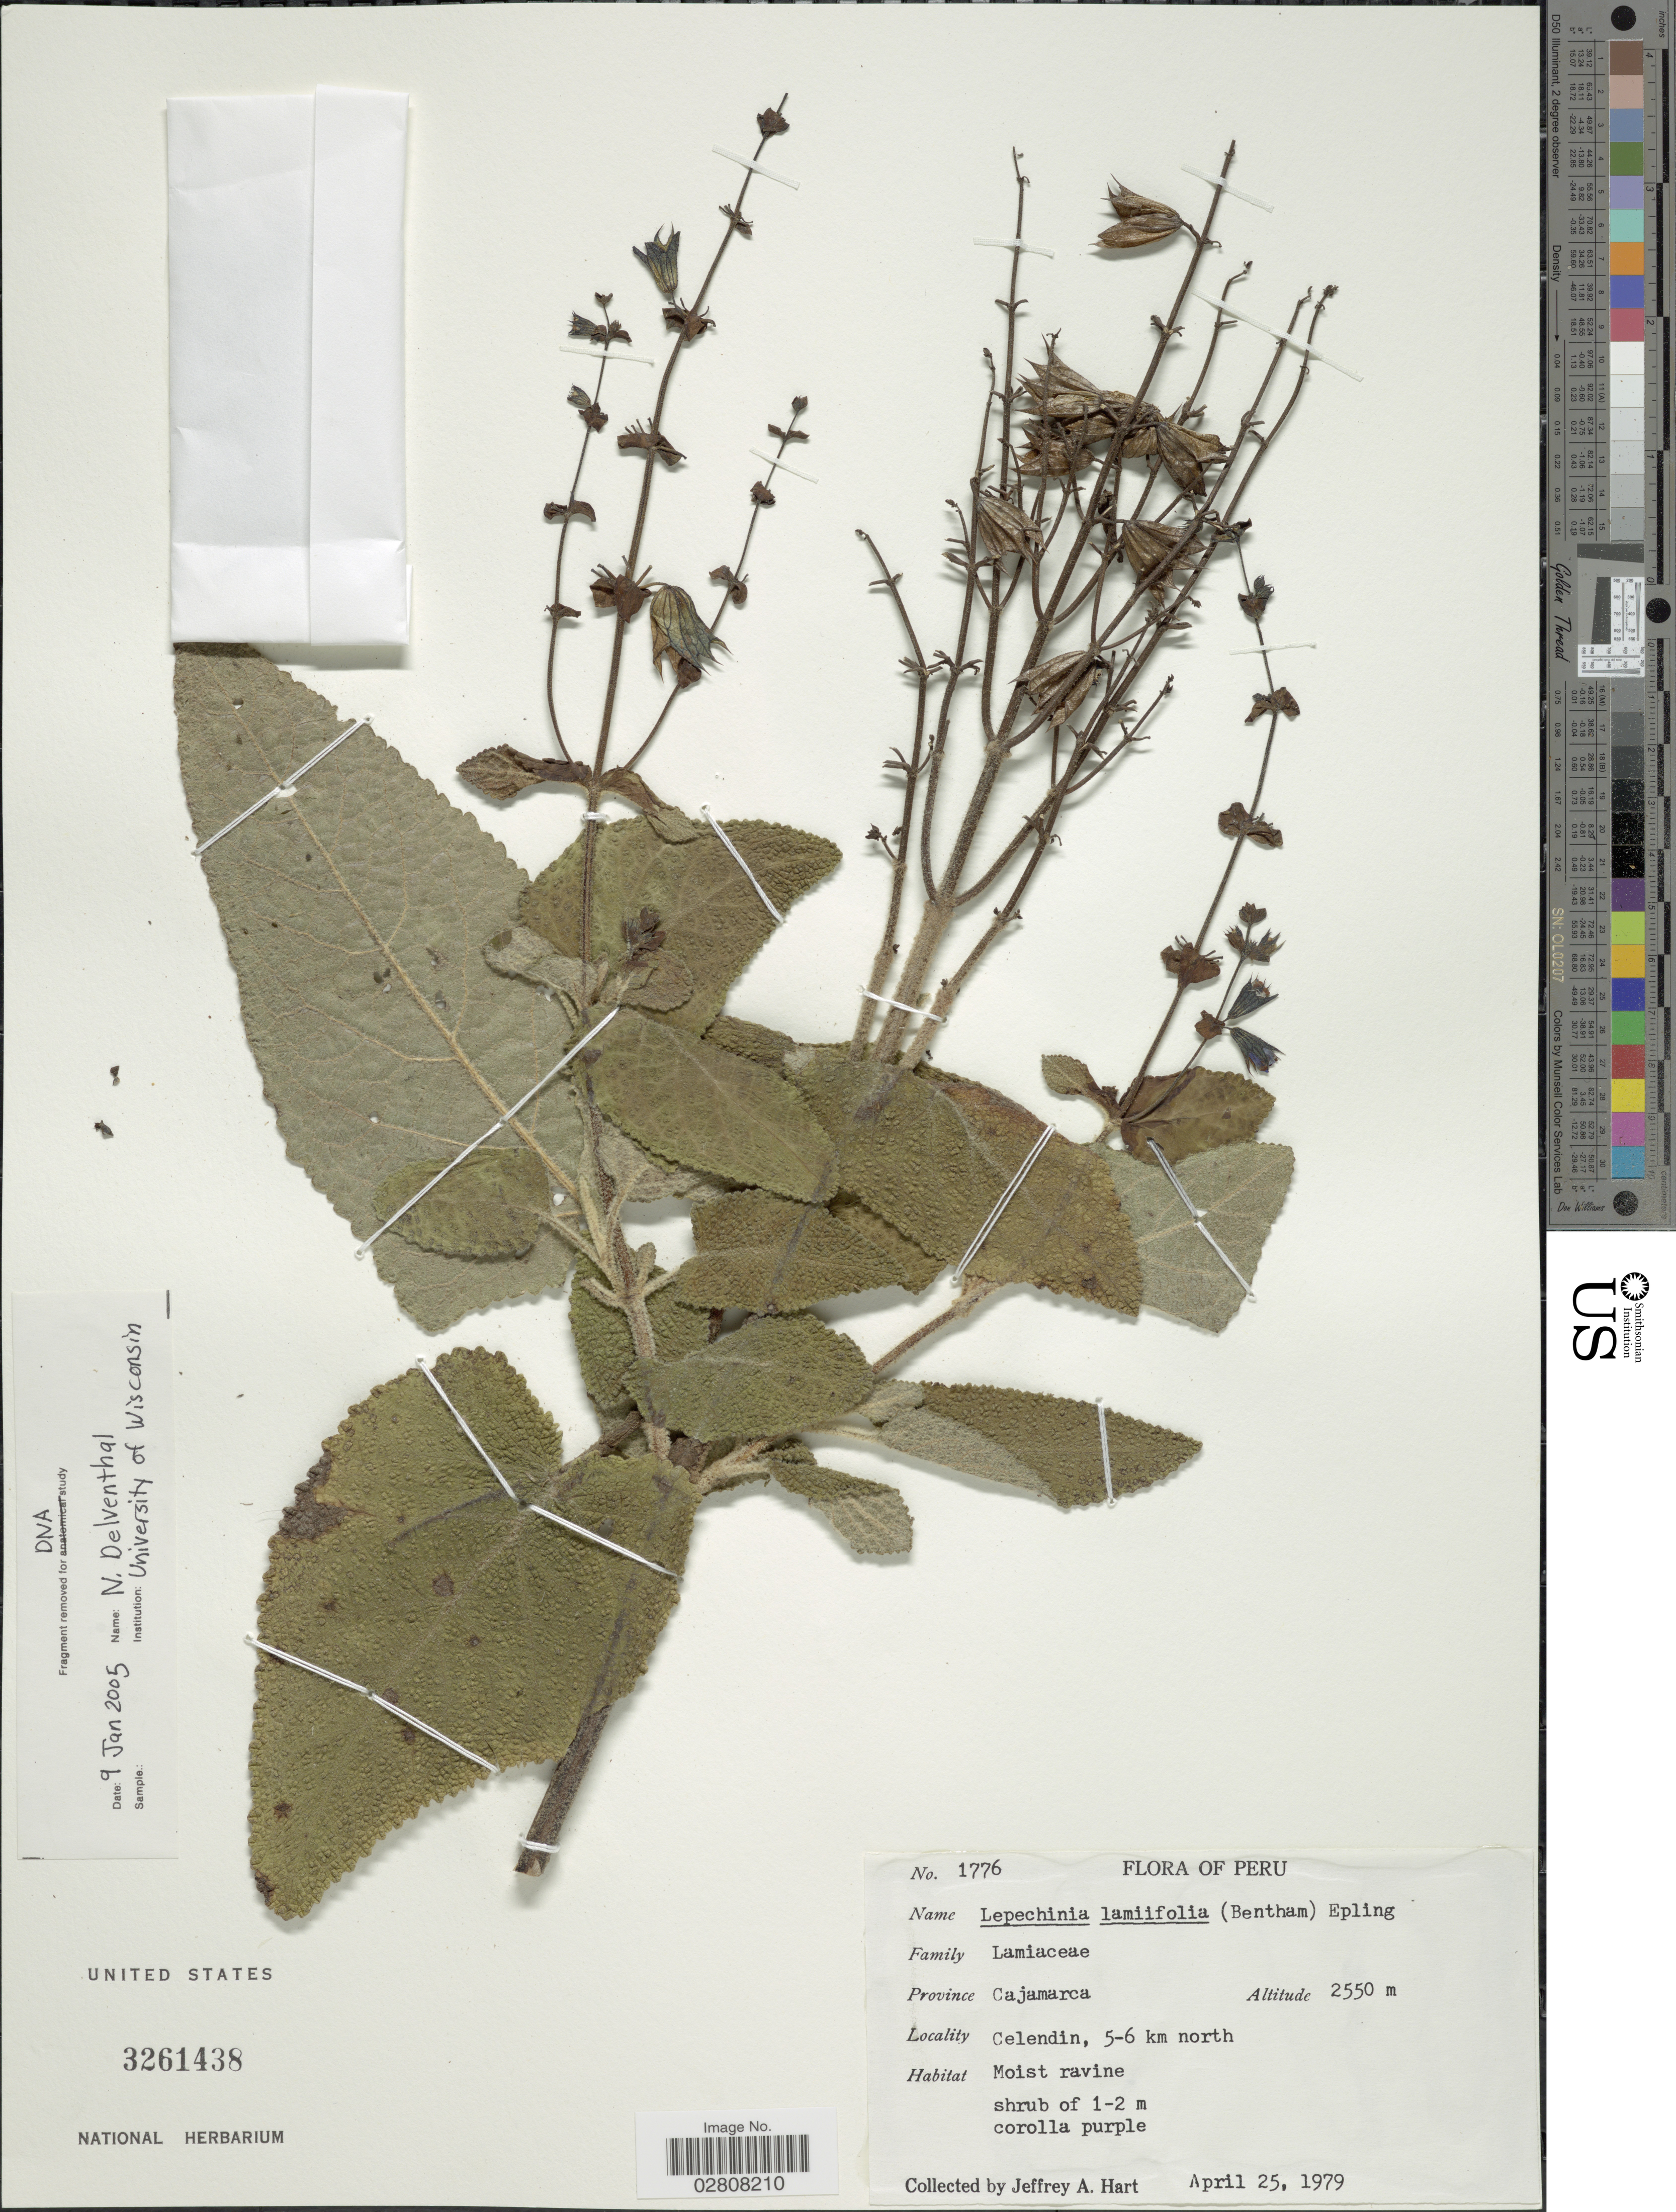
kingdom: Plantae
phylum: Tracheophyta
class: Magnoliopsida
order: Lamiales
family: Lamiaceae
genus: Lepechinia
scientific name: Lepechinia lamiifolia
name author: (Benth.) Epling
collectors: J. A. Hart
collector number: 1776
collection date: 1979-04-25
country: Peru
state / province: Cajamarca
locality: Province Cajamarca. Celendin, 5-6 km north.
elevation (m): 2550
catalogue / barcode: US 3261438